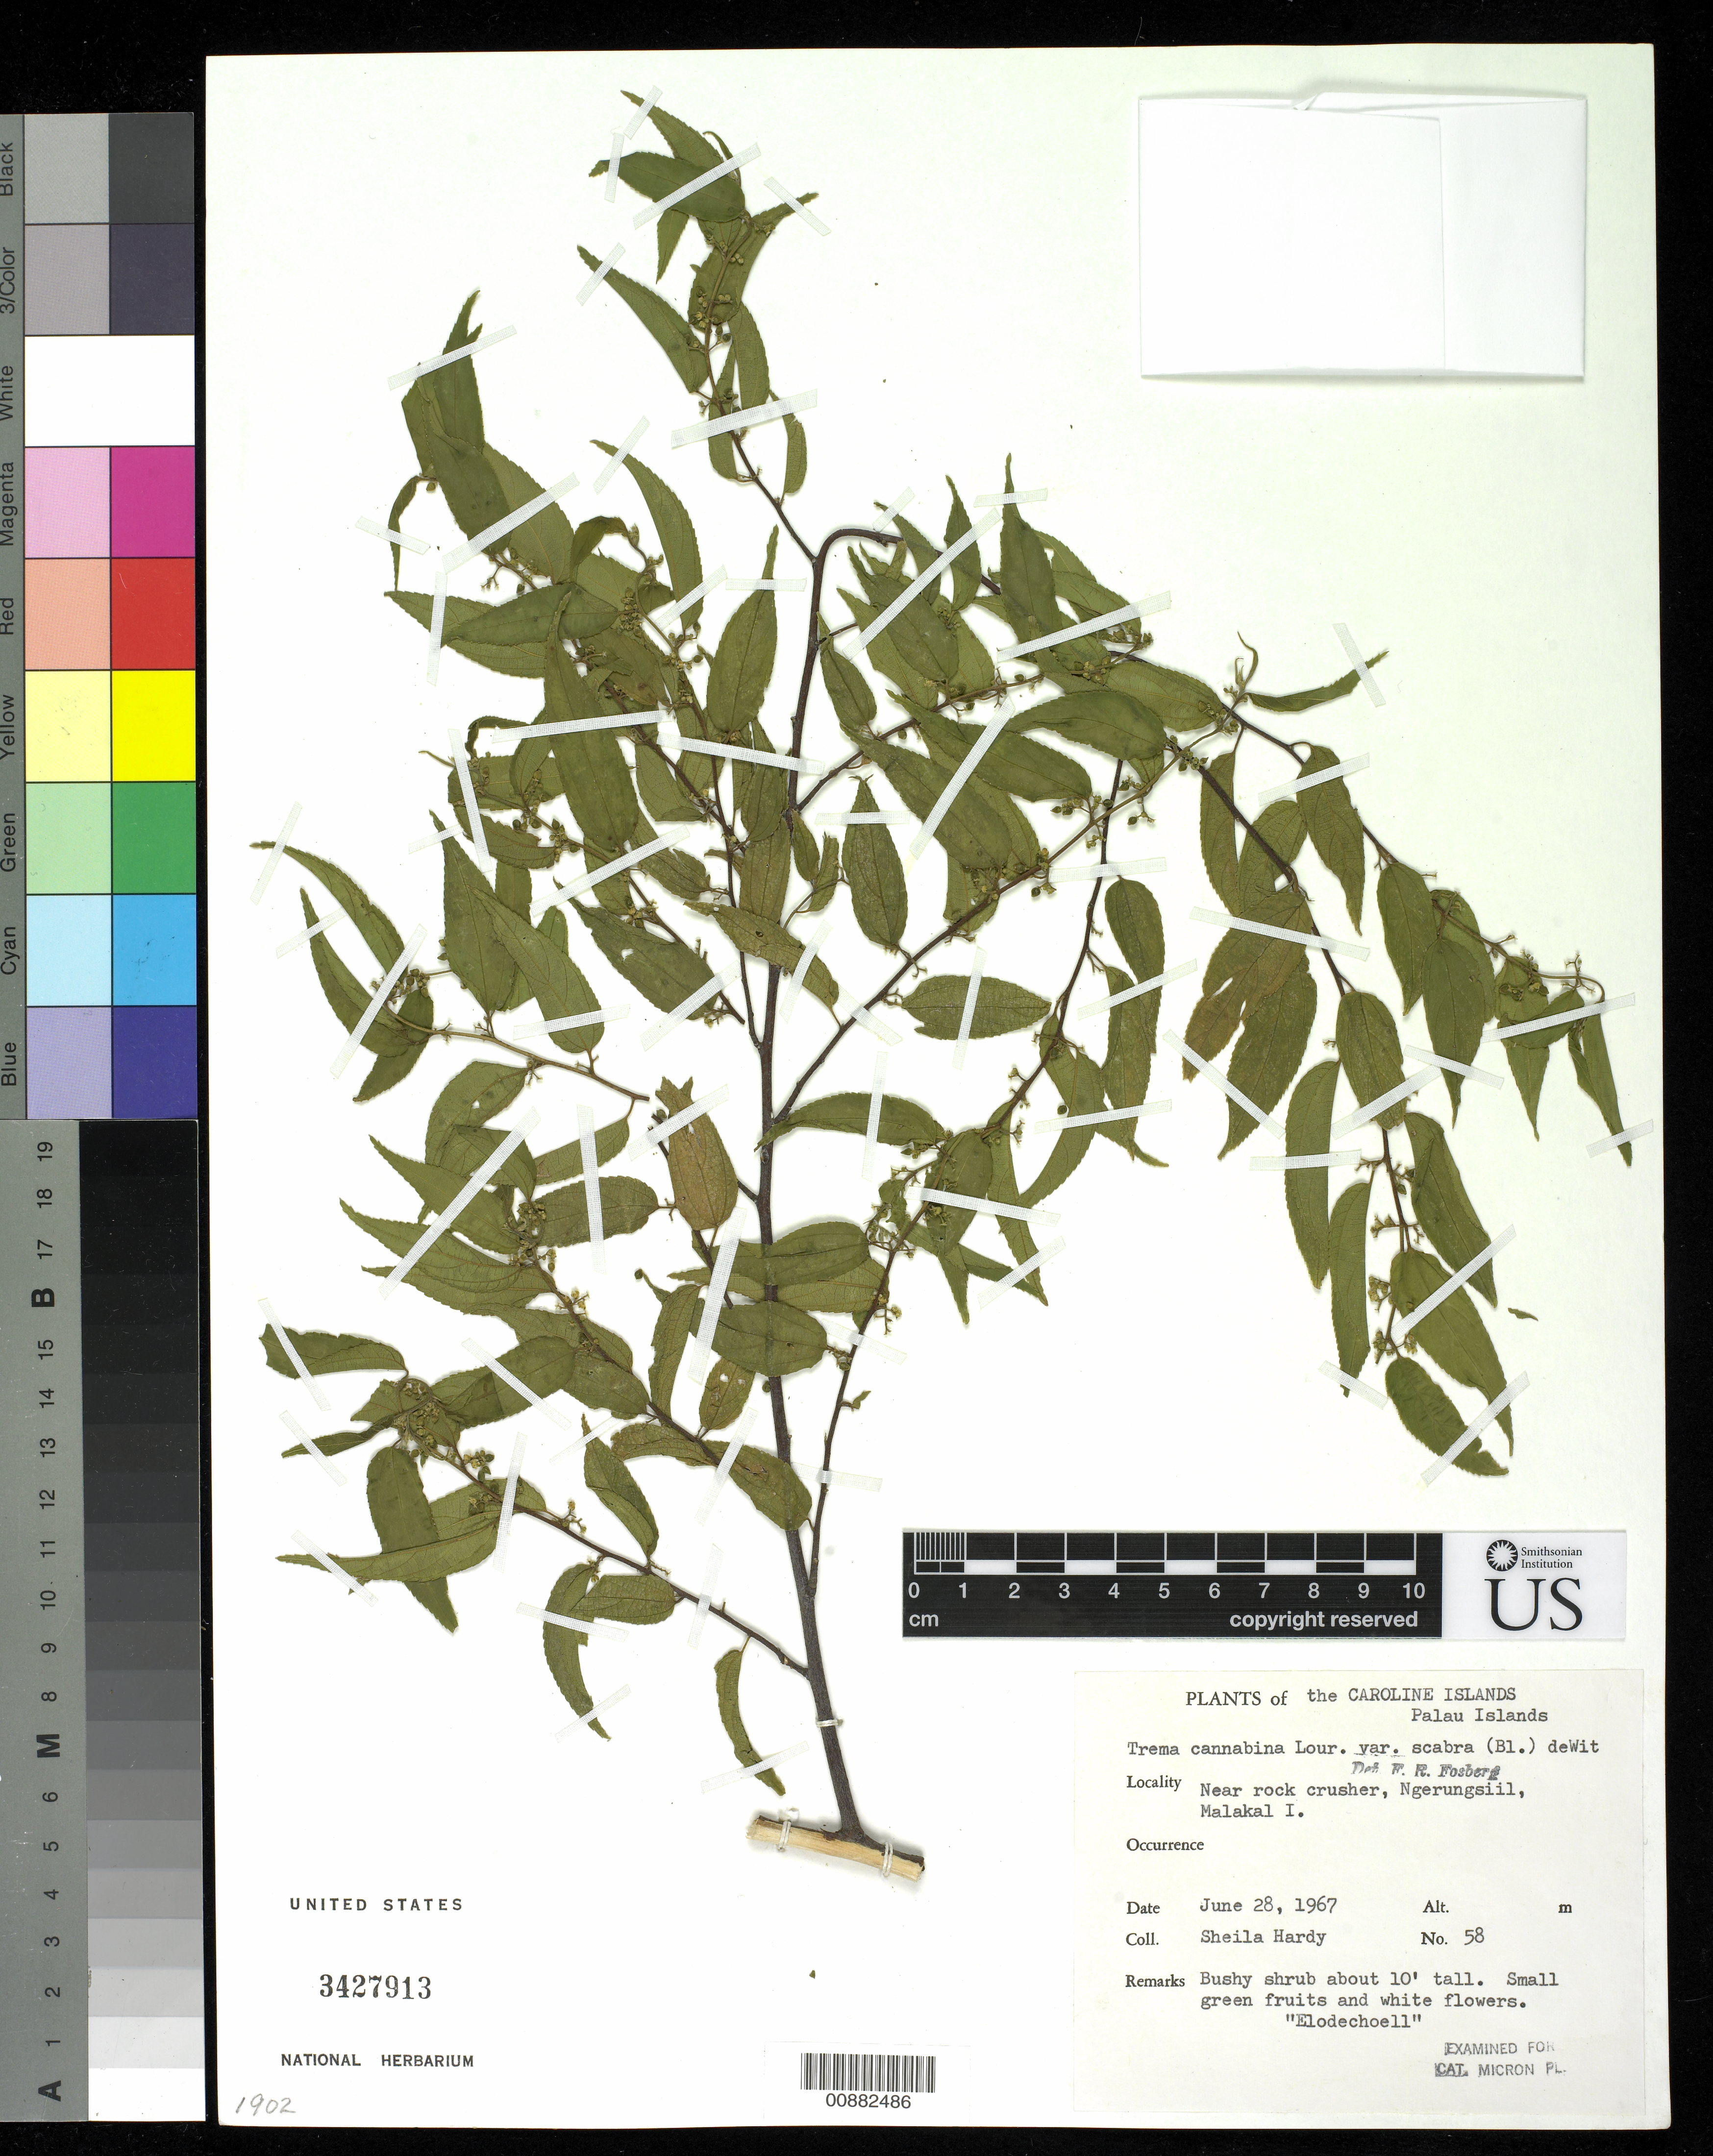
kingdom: Plantae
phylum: Tracheophyta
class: Magnoliopsida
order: Rosales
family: Cannabaceae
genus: Trema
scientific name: Trema cannabina var. scabrum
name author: (Blume) de Wit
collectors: S. Hardy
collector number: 58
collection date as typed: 28 Jun 1967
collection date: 1967-06-28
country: Palau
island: Ngemelachel (Malakal)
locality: Near rock crusher, Ngerungsiil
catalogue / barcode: US 3427913